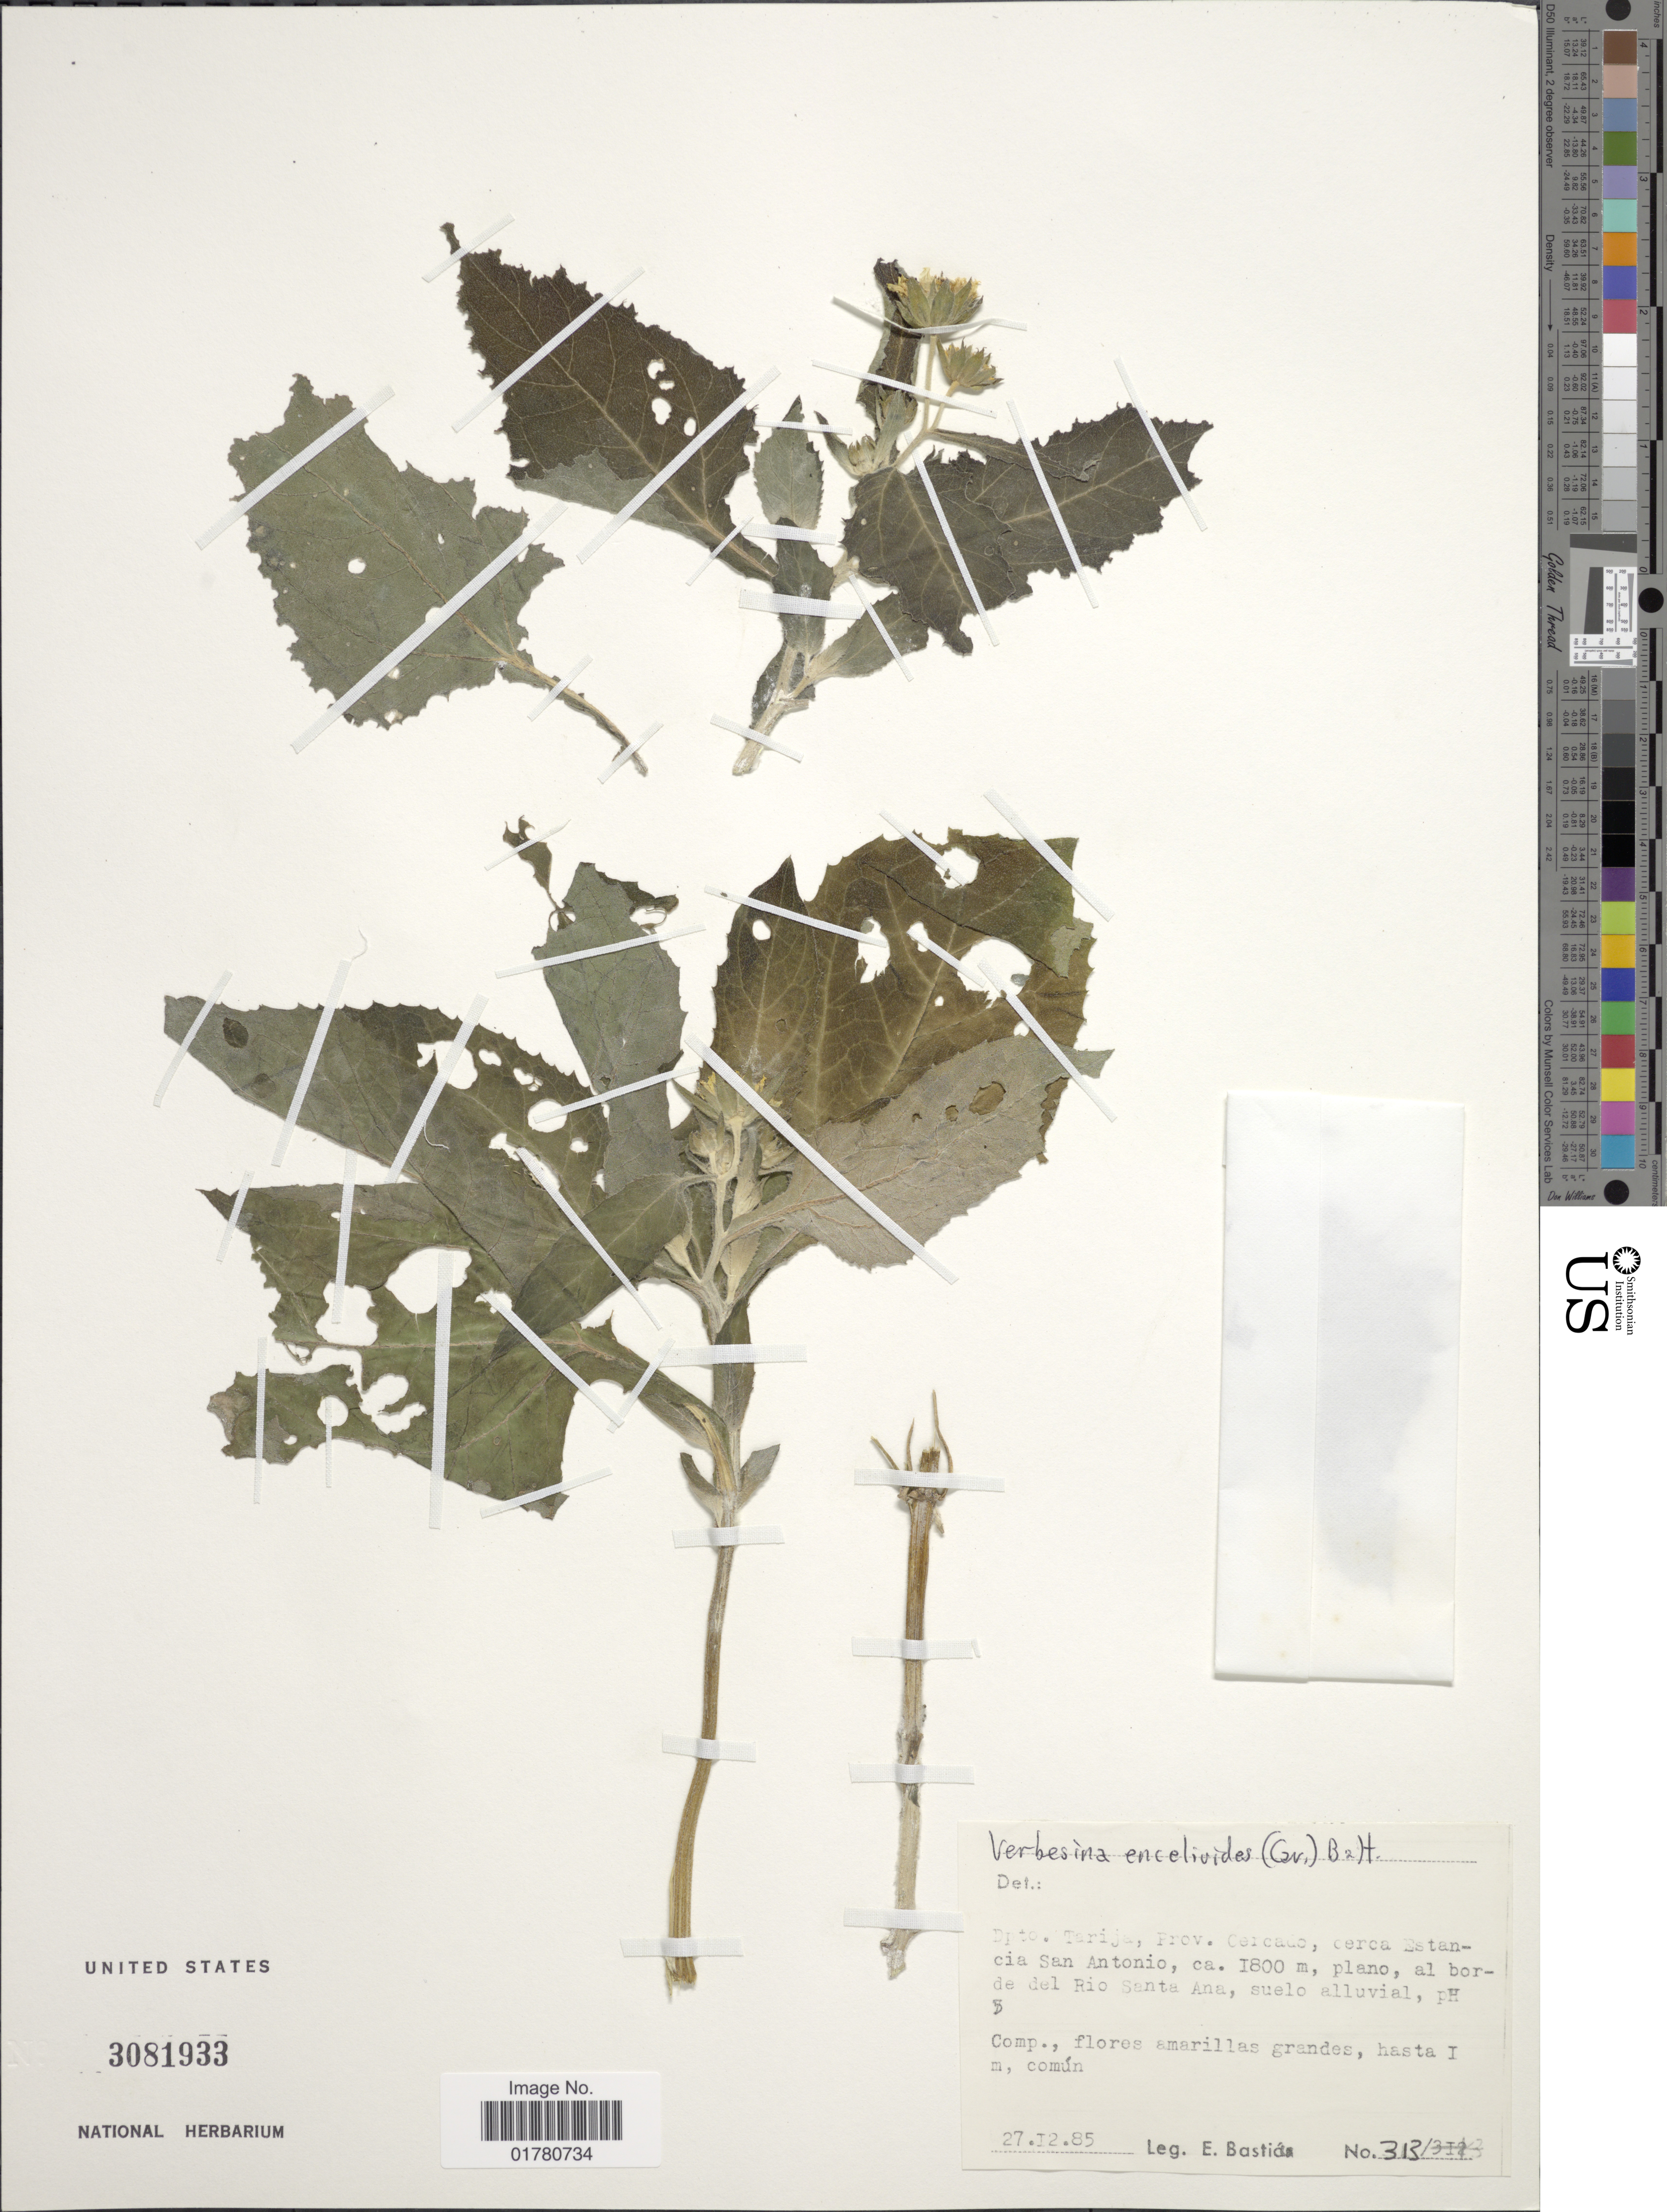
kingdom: Plantae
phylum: Tracheophyta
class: Magnoliopsida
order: Asterales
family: Asteraceae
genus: Verbesina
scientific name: Verbesina encelioides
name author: (Cav.) Benth. & Hook. ex A. Gray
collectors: E. Bastian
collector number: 313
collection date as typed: Transcribed d/m/y: 27/12/85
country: Bolivia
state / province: Tarija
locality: Dpto Tarija, prov. Cercado, cerca Estancia San Antonio, al borde del Rio Santa Ana, suleo alluvial, pH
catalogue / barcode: US 3081933